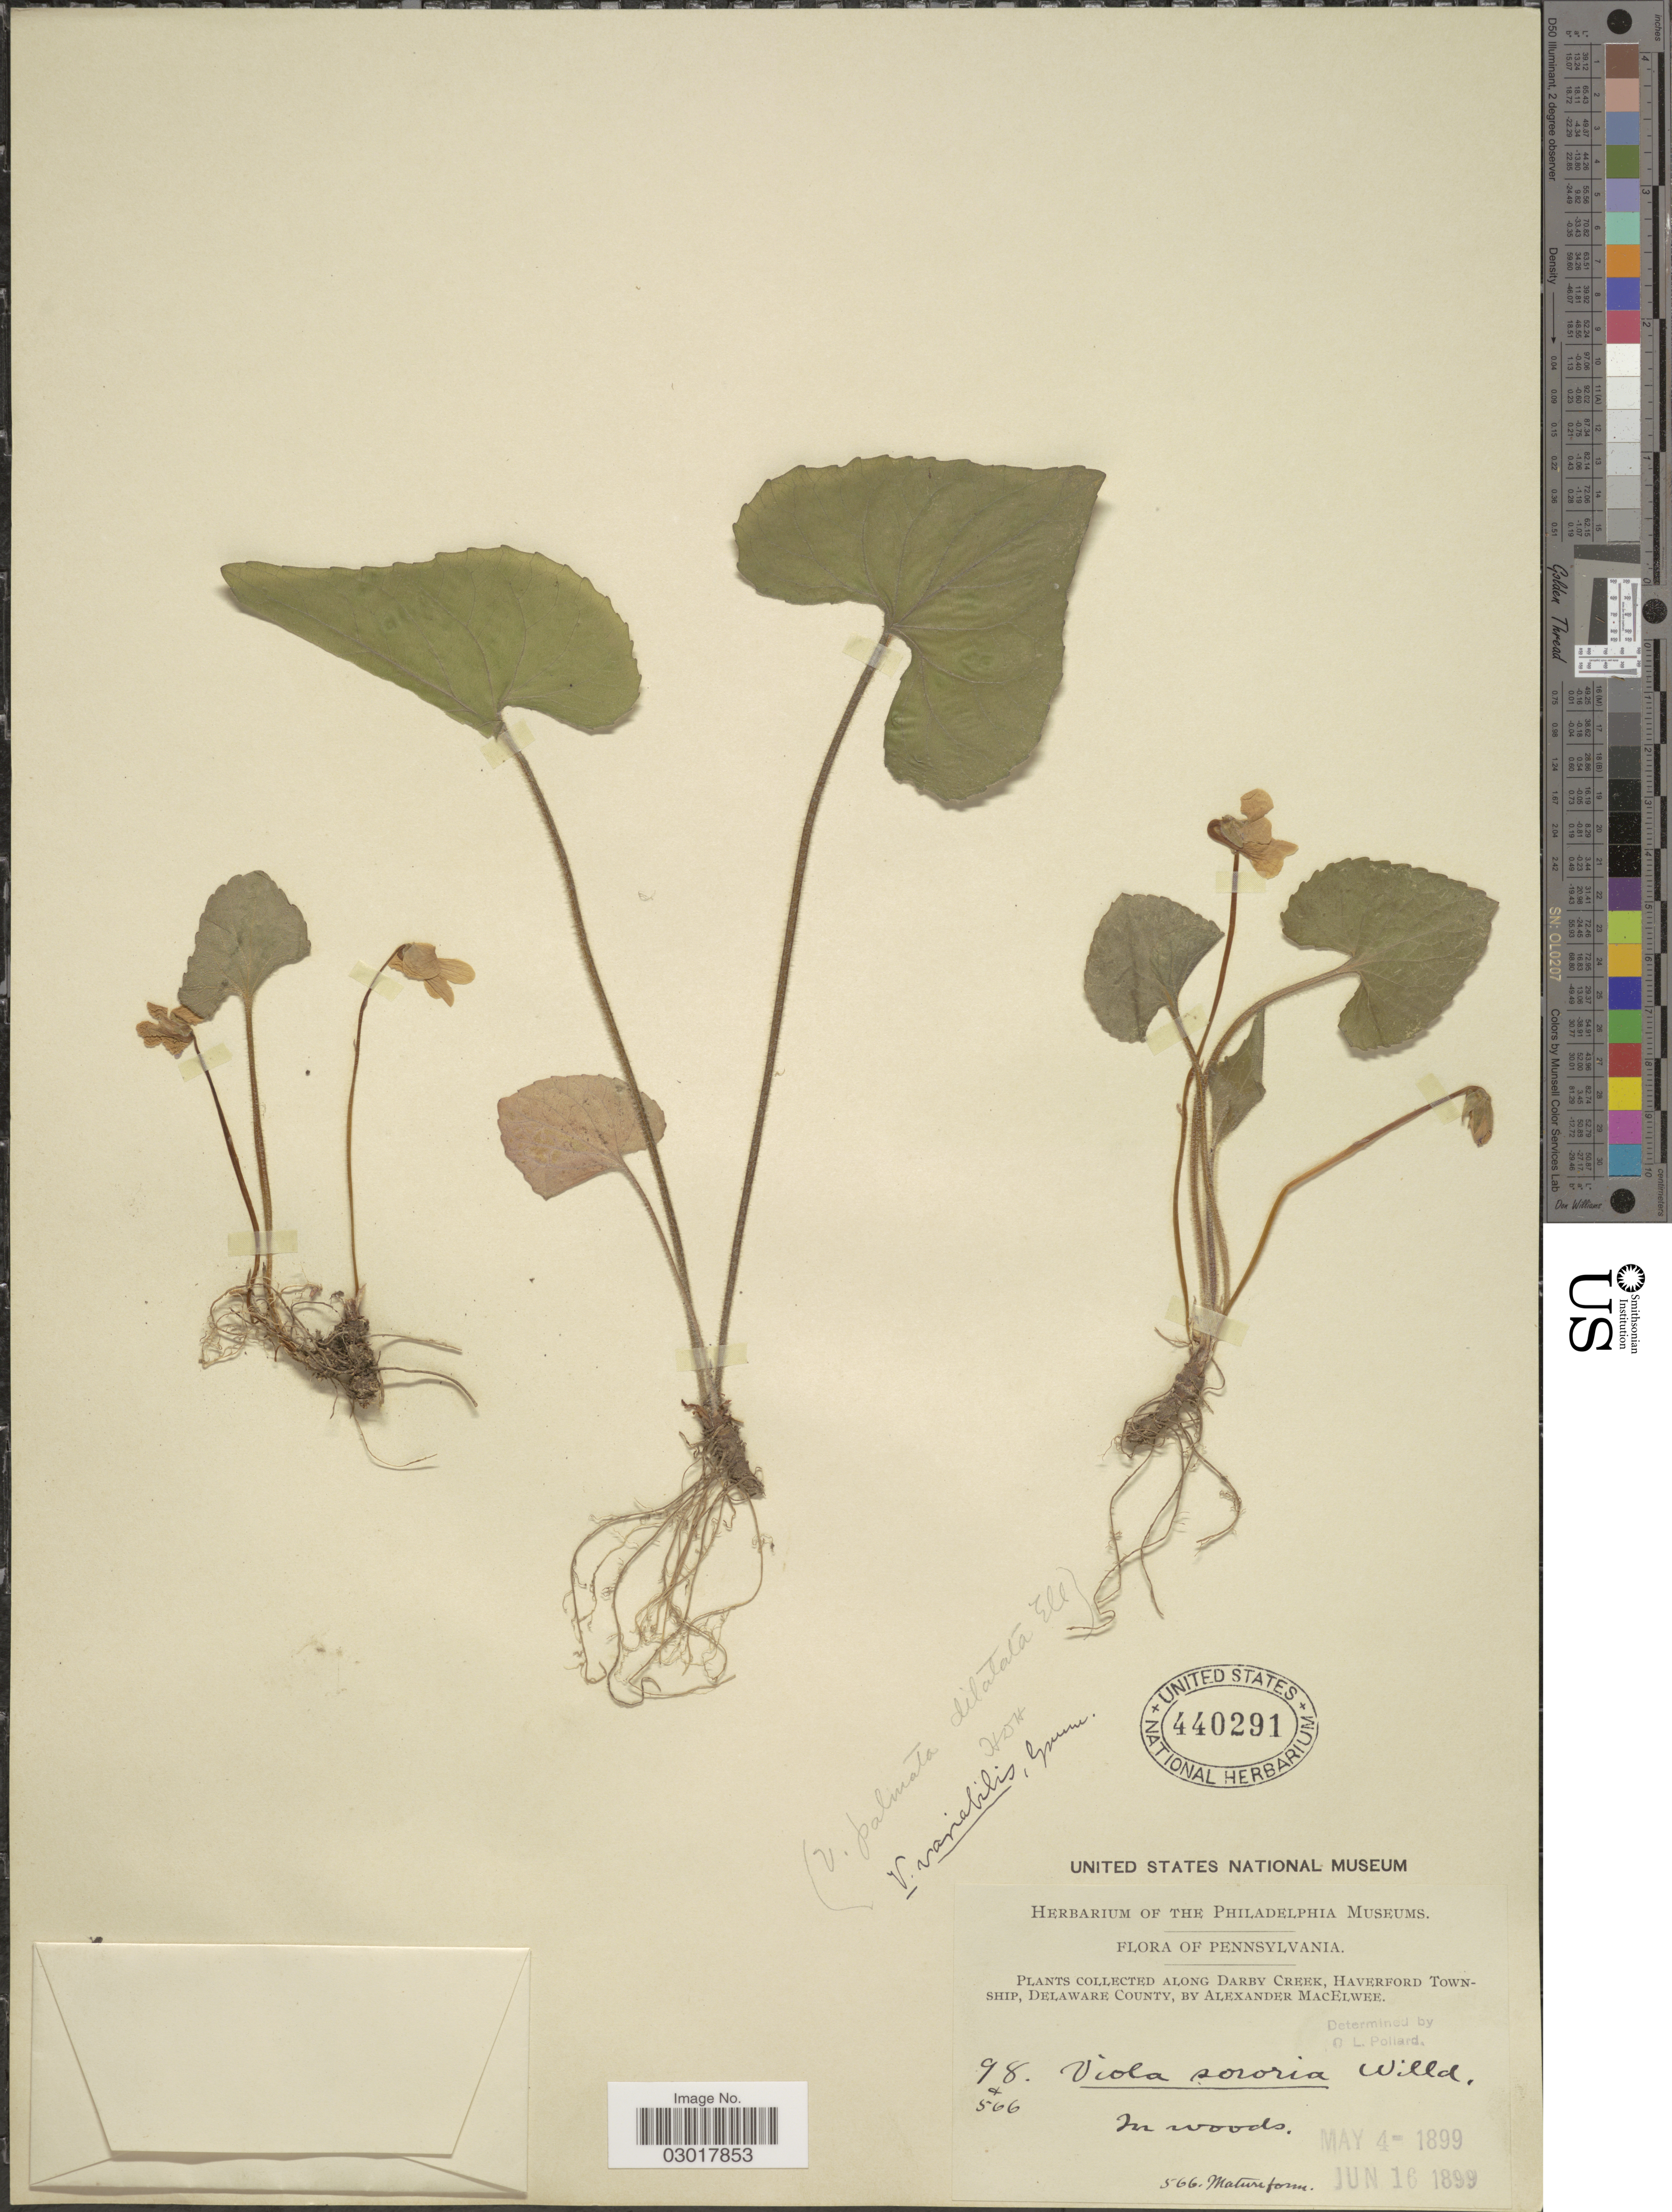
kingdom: Plantae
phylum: Tracheophyta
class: Magnoliopsida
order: Malpighiales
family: Violaceae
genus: Viola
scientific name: Viola variabilis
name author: Greene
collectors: A. MacElwee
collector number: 95/566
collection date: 1899-05-04/1899-06-16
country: United States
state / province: Pennsylvania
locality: Collected along Darby Creek, Haverford Township, Delaware County.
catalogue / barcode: US 440291